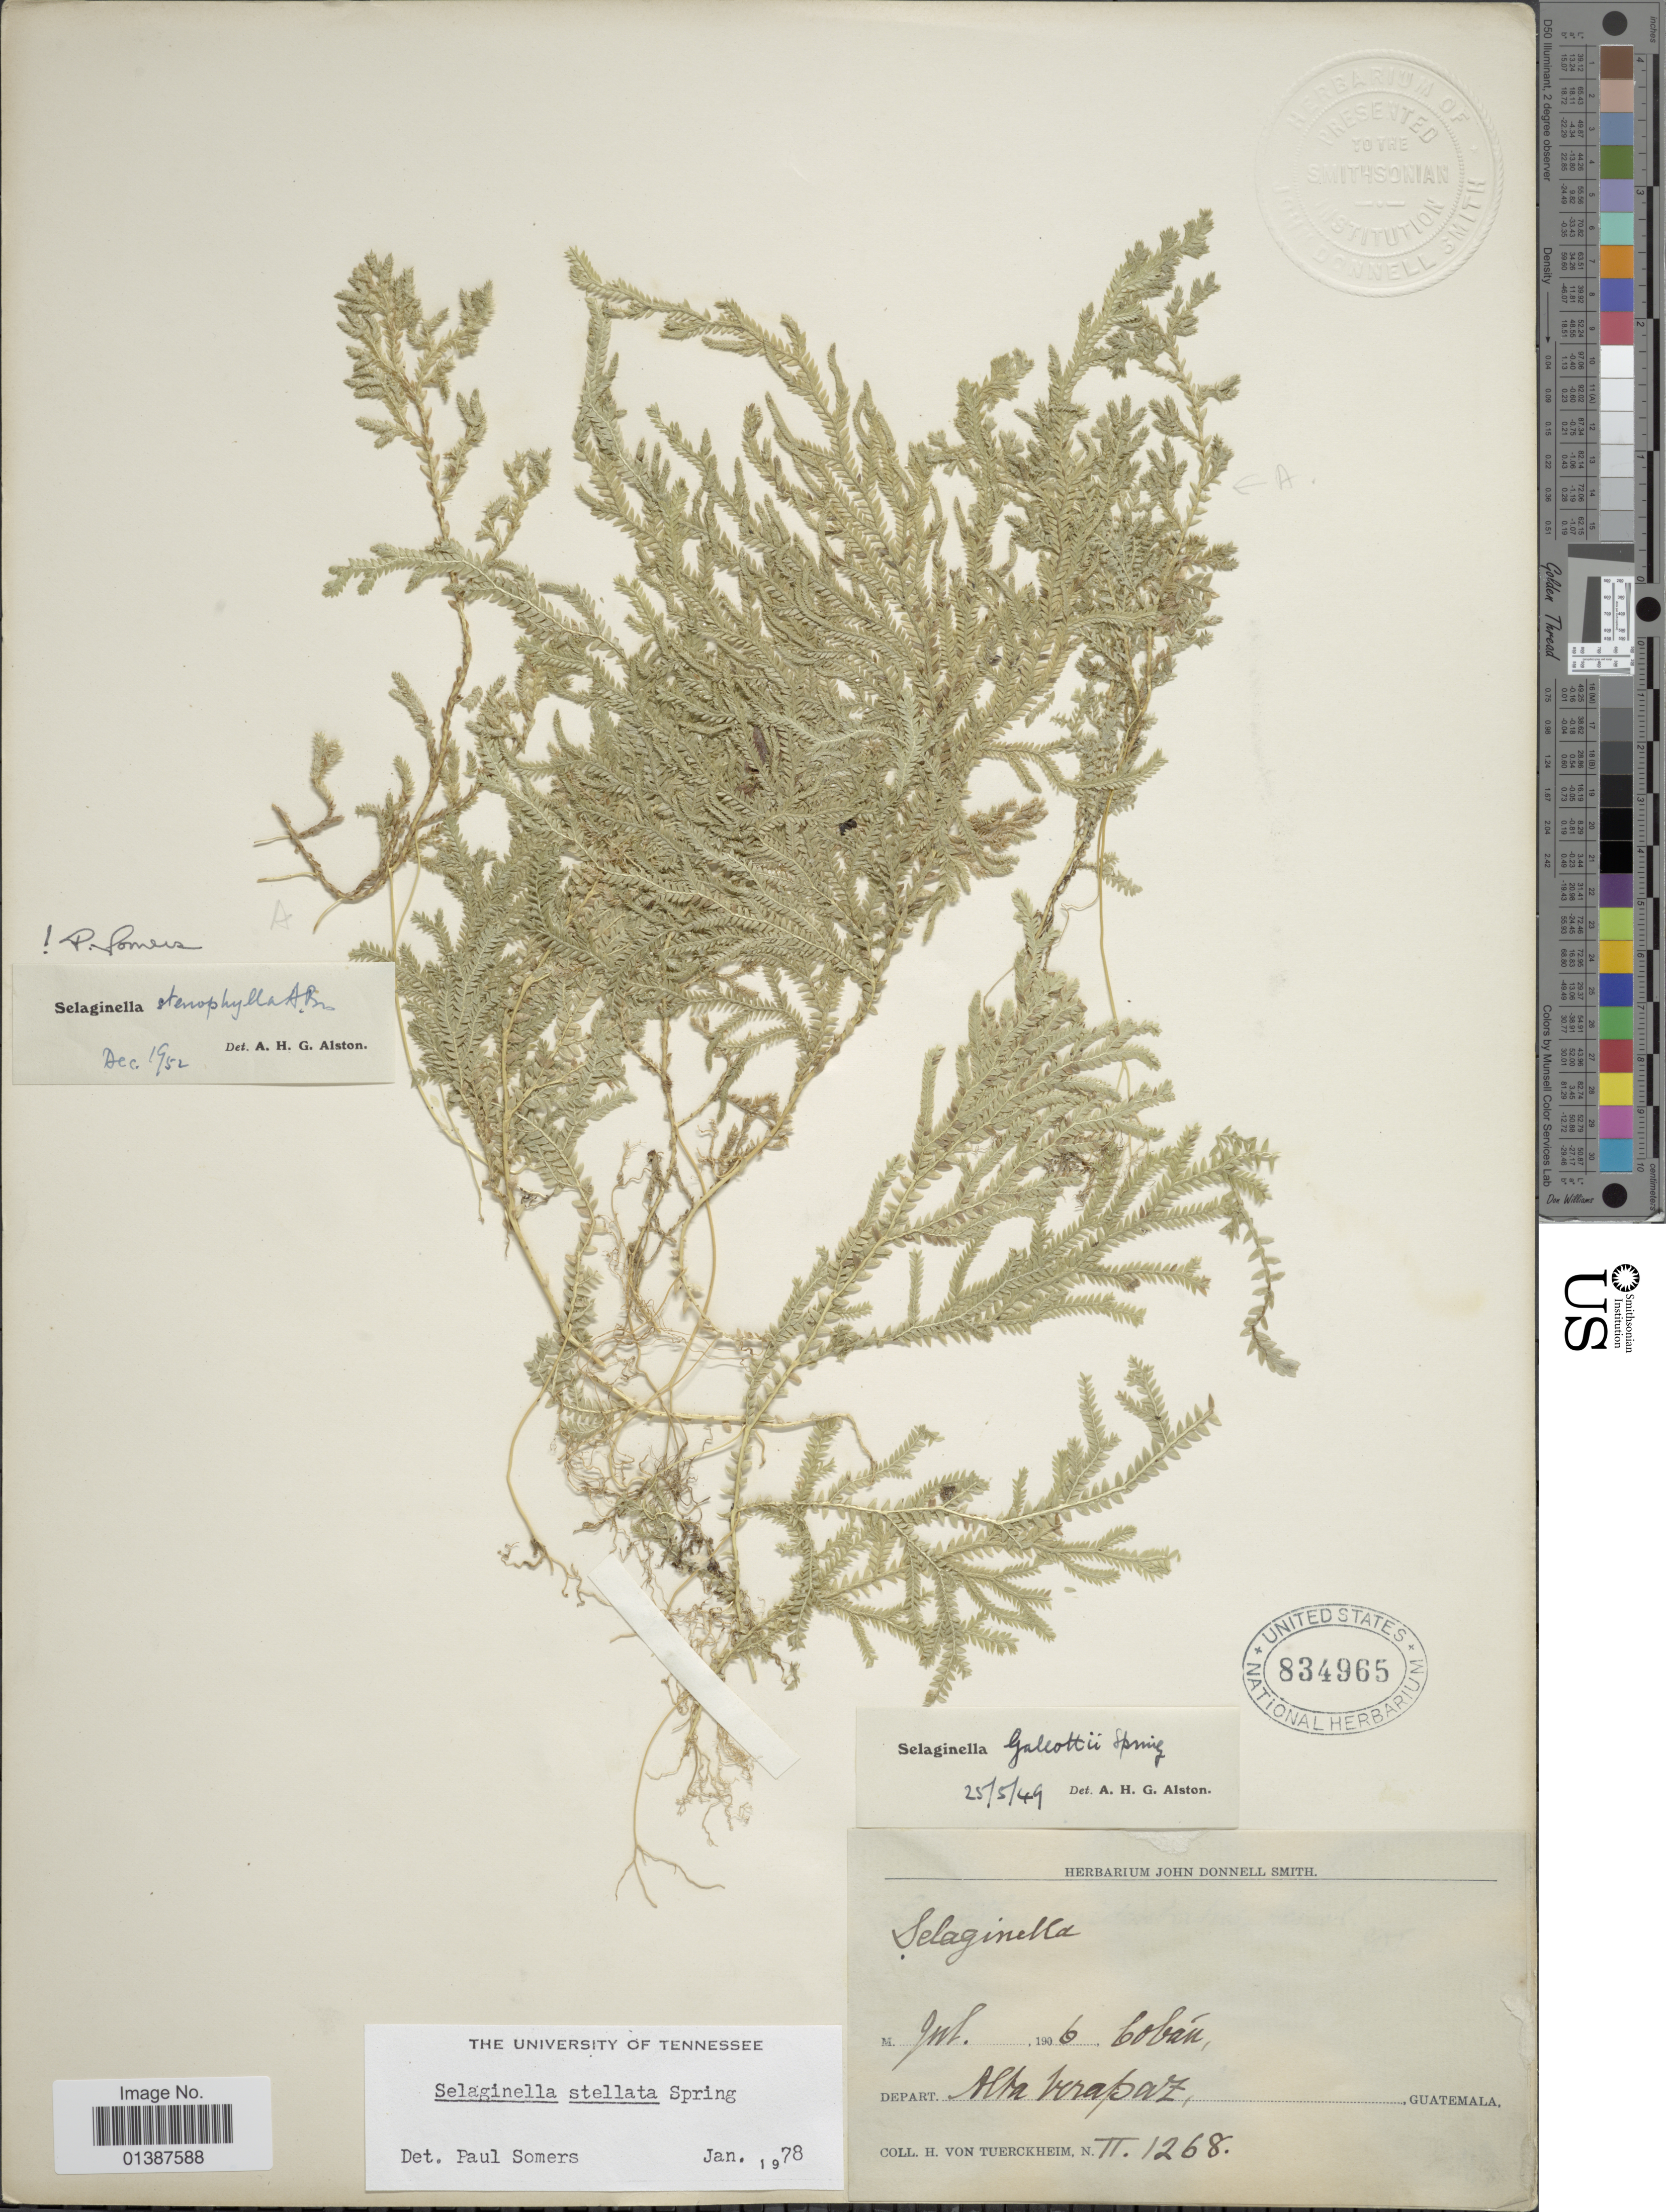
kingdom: Plantae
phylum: Tracheophyta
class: Lycopodiopsida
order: Selaginellales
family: Selaginellaceae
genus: Selaginella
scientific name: Selaginella galeottii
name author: Spring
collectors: H. von Türckheim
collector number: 1268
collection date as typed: Transcribed d/m/y: /6/7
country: Guatemala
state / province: Alta Verapaz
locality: Cobán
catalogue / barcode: US 834965